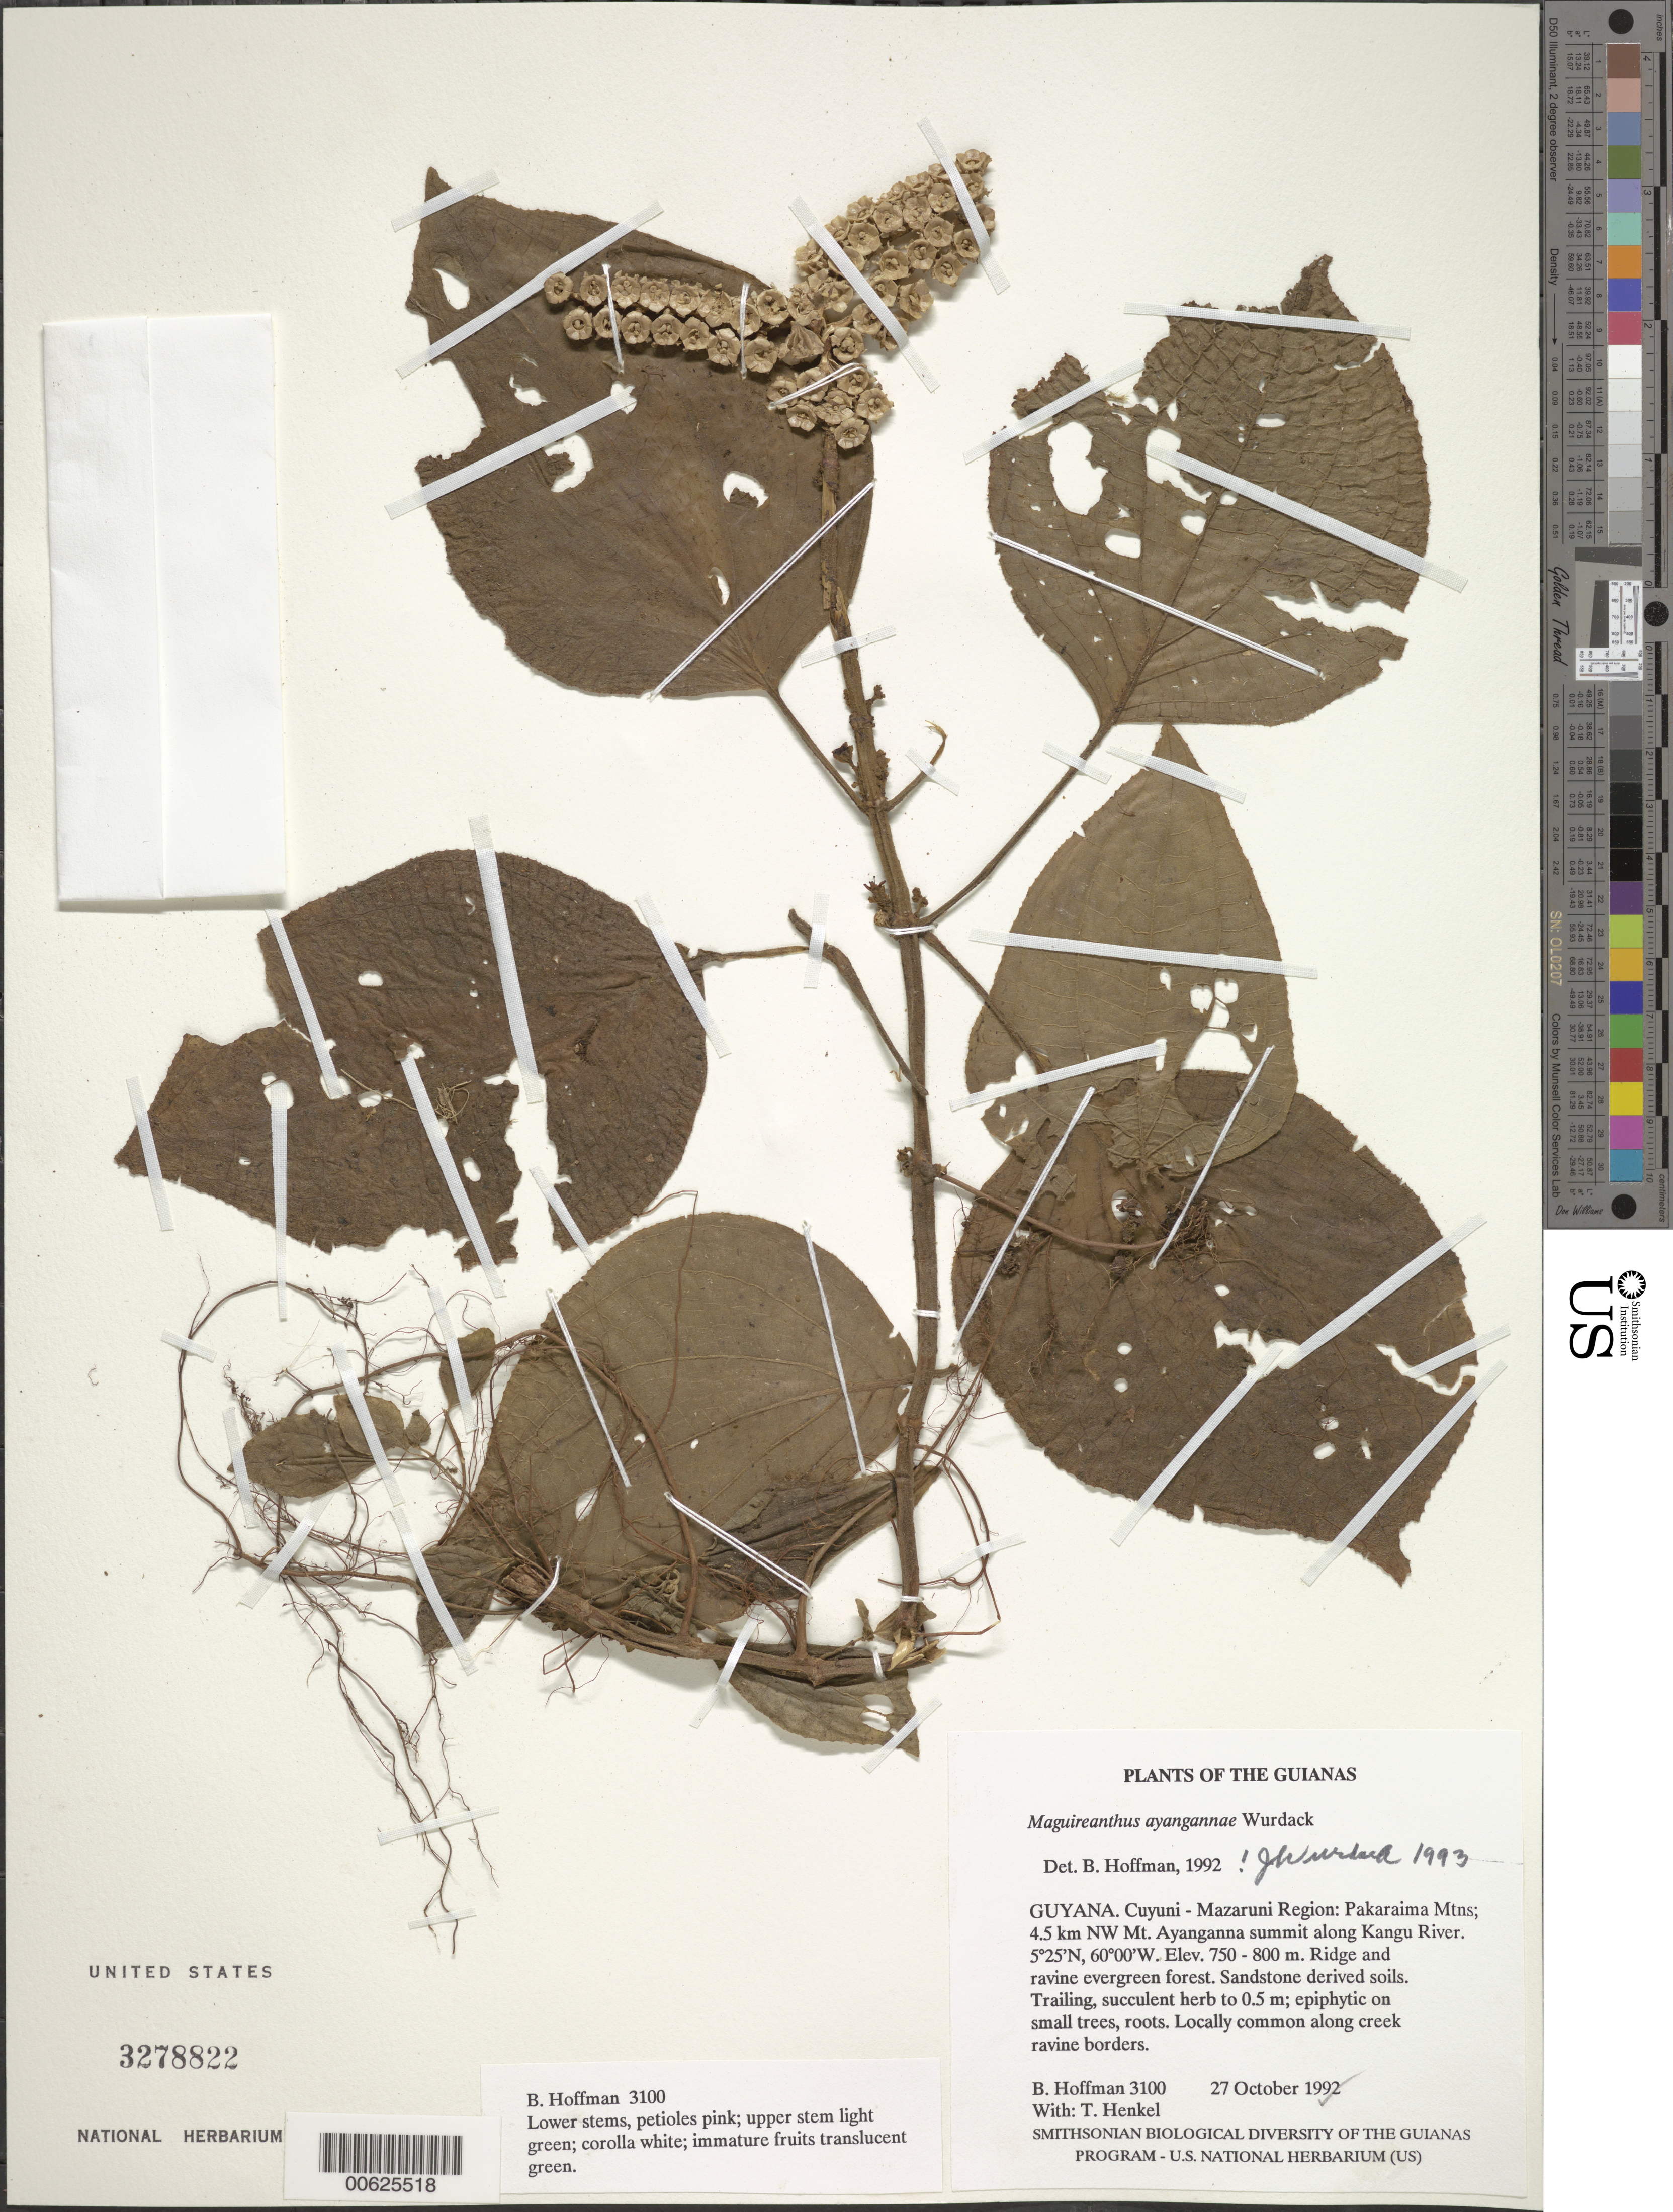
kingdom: Plantae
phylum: Tracheophyta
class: Magnoliopsida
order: Myrtales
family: Melastomataceae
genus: Maguireanthus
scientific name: Maguireanthus ayangannae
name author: Wurdack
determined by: Wurdack, John J., (US), US (UNITED STATES)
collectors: B. Hoffman & T. Henkel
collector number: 3100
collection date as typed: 27 October 1992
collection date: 1992-10-27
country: Guyana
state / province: Cuyuni-Mazaruni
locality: Pakaraima Mountains; 4.5 km NW of Mt. Ayanganna summit along Kangu River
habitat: Ridge and ravine evergreen forest. Sandstone derived soils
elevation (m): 750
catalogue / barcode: US 3278822